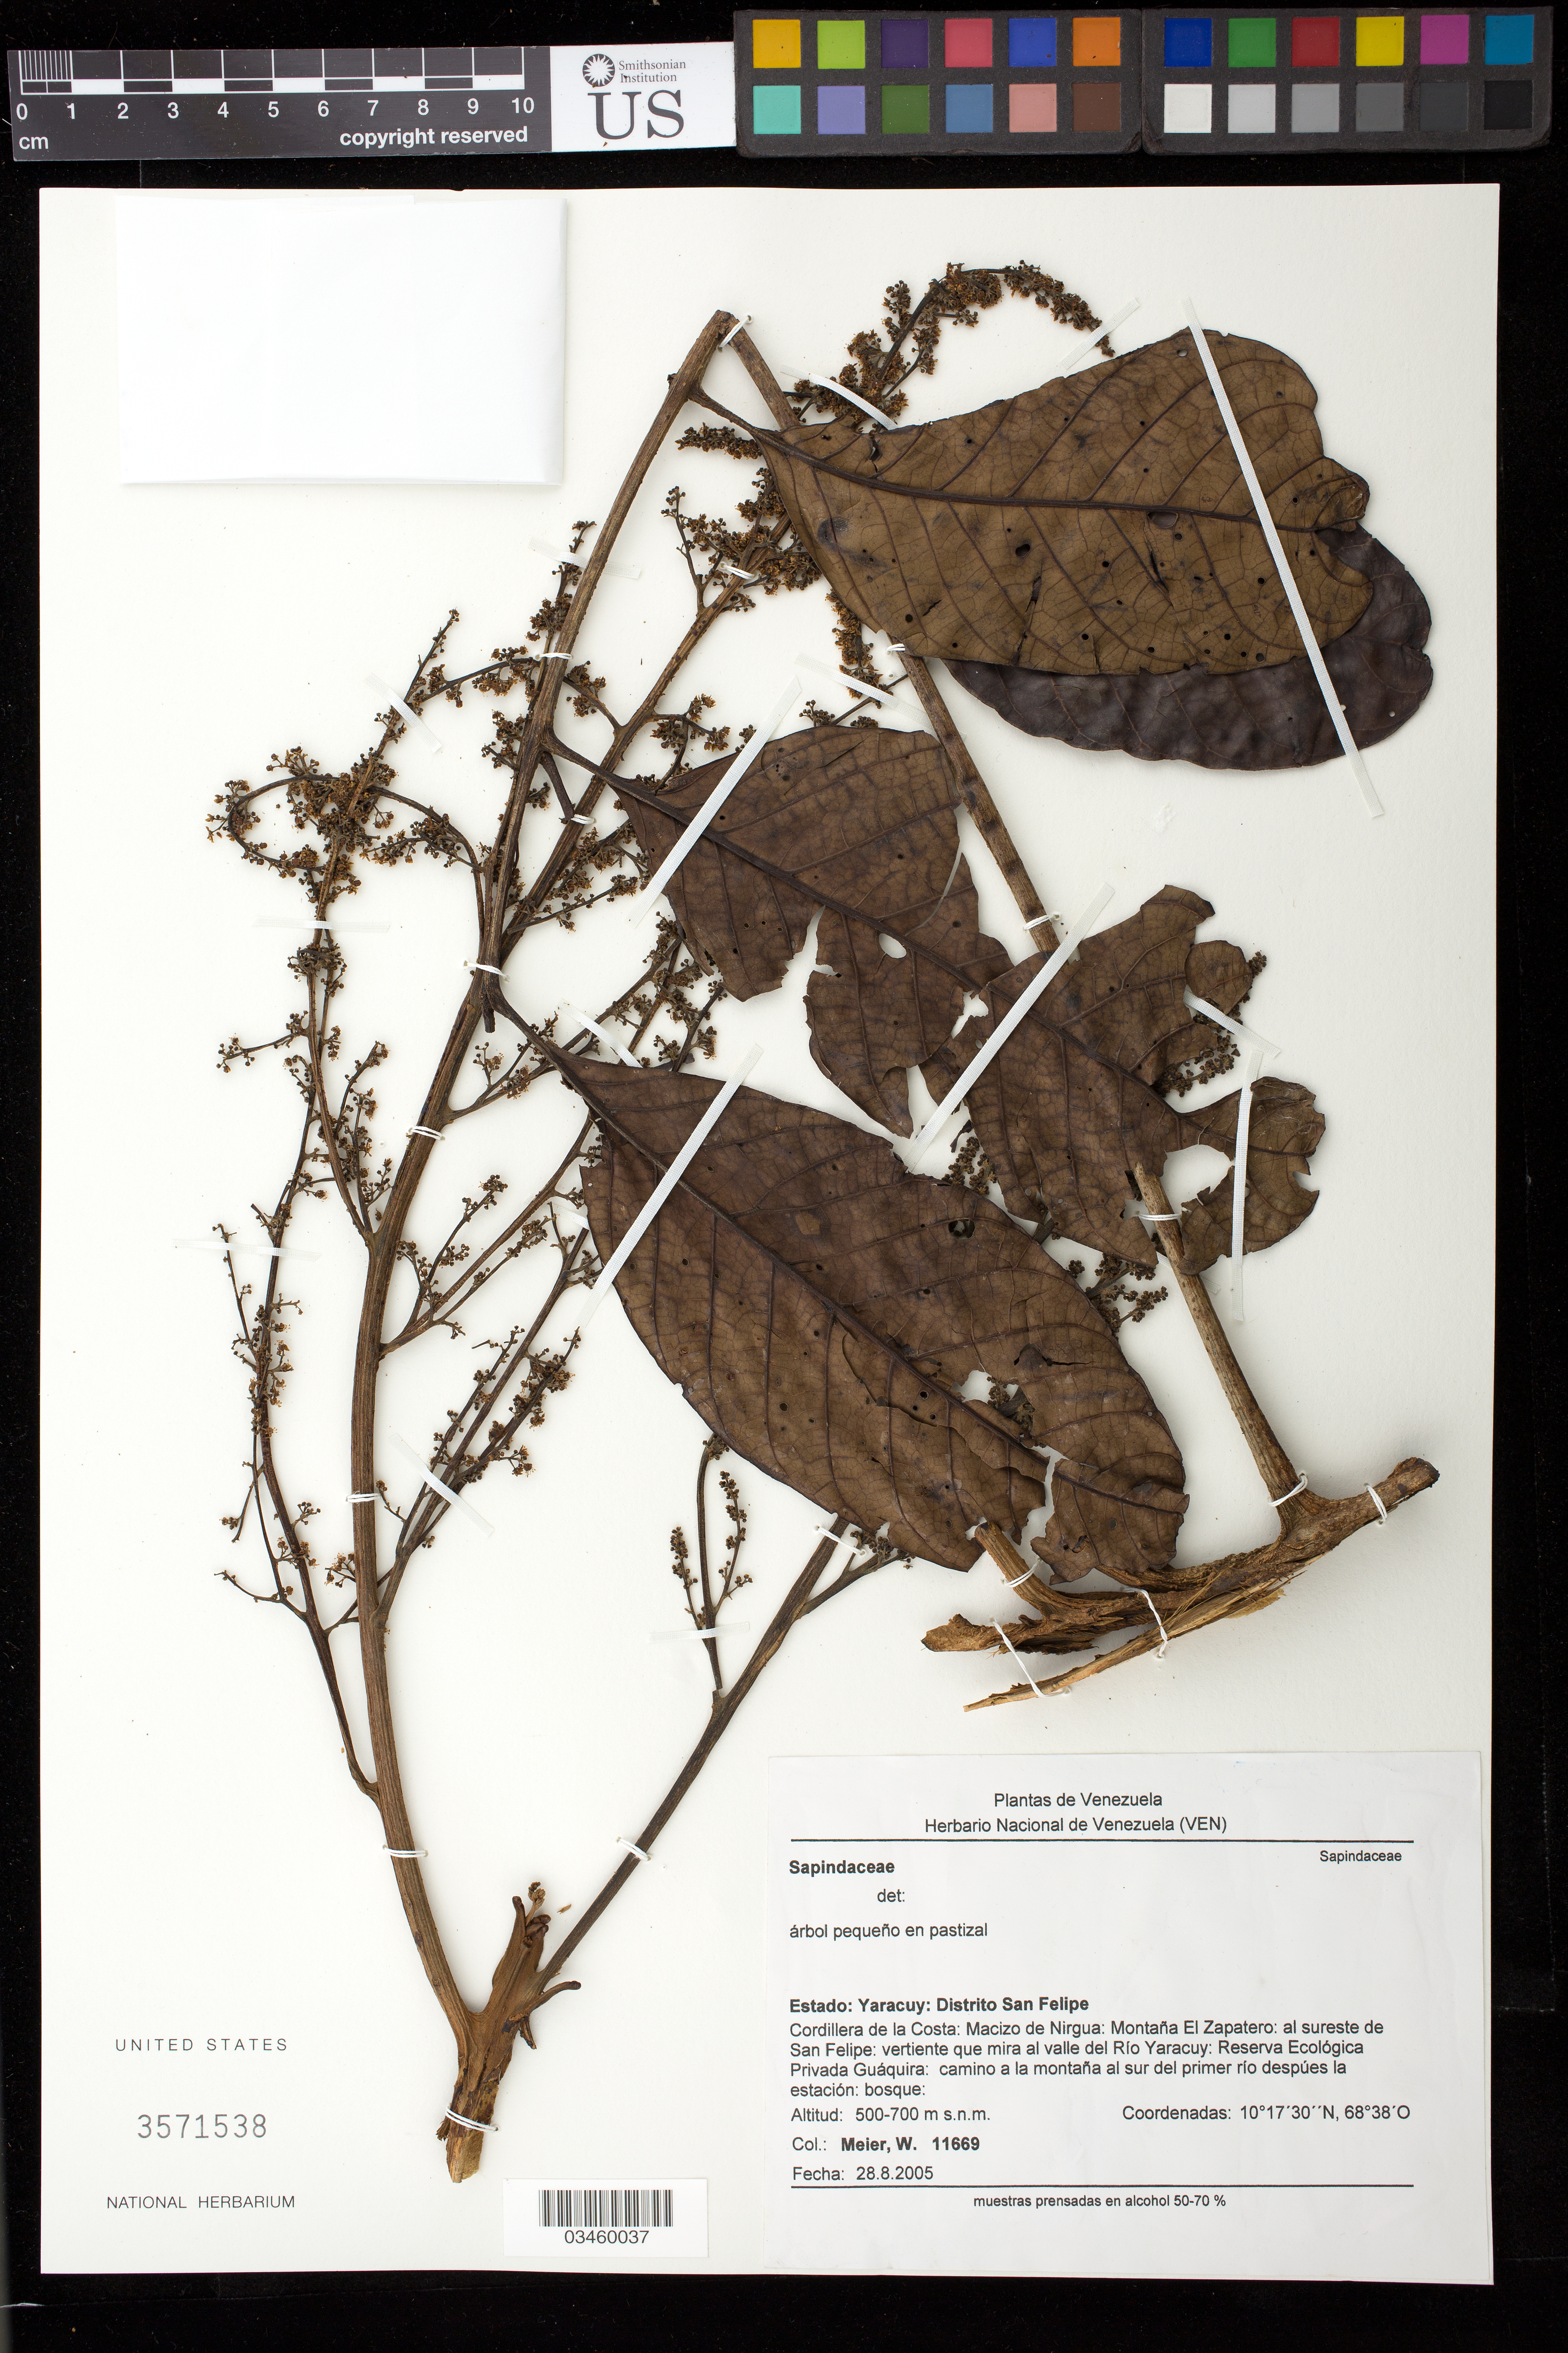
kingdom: Plantae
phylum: Tracheophyta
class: Magnoliopsida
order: Sapindales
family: Sapindaceae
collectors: W. Meier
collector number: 11669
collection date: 2005-08-28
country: Venezuela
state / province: Yaracuy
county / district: San Felipe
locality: Cordillera de la Costa, Macizo de Nirgua, montana El Zapatero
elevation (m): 500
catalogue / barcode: US 3571538